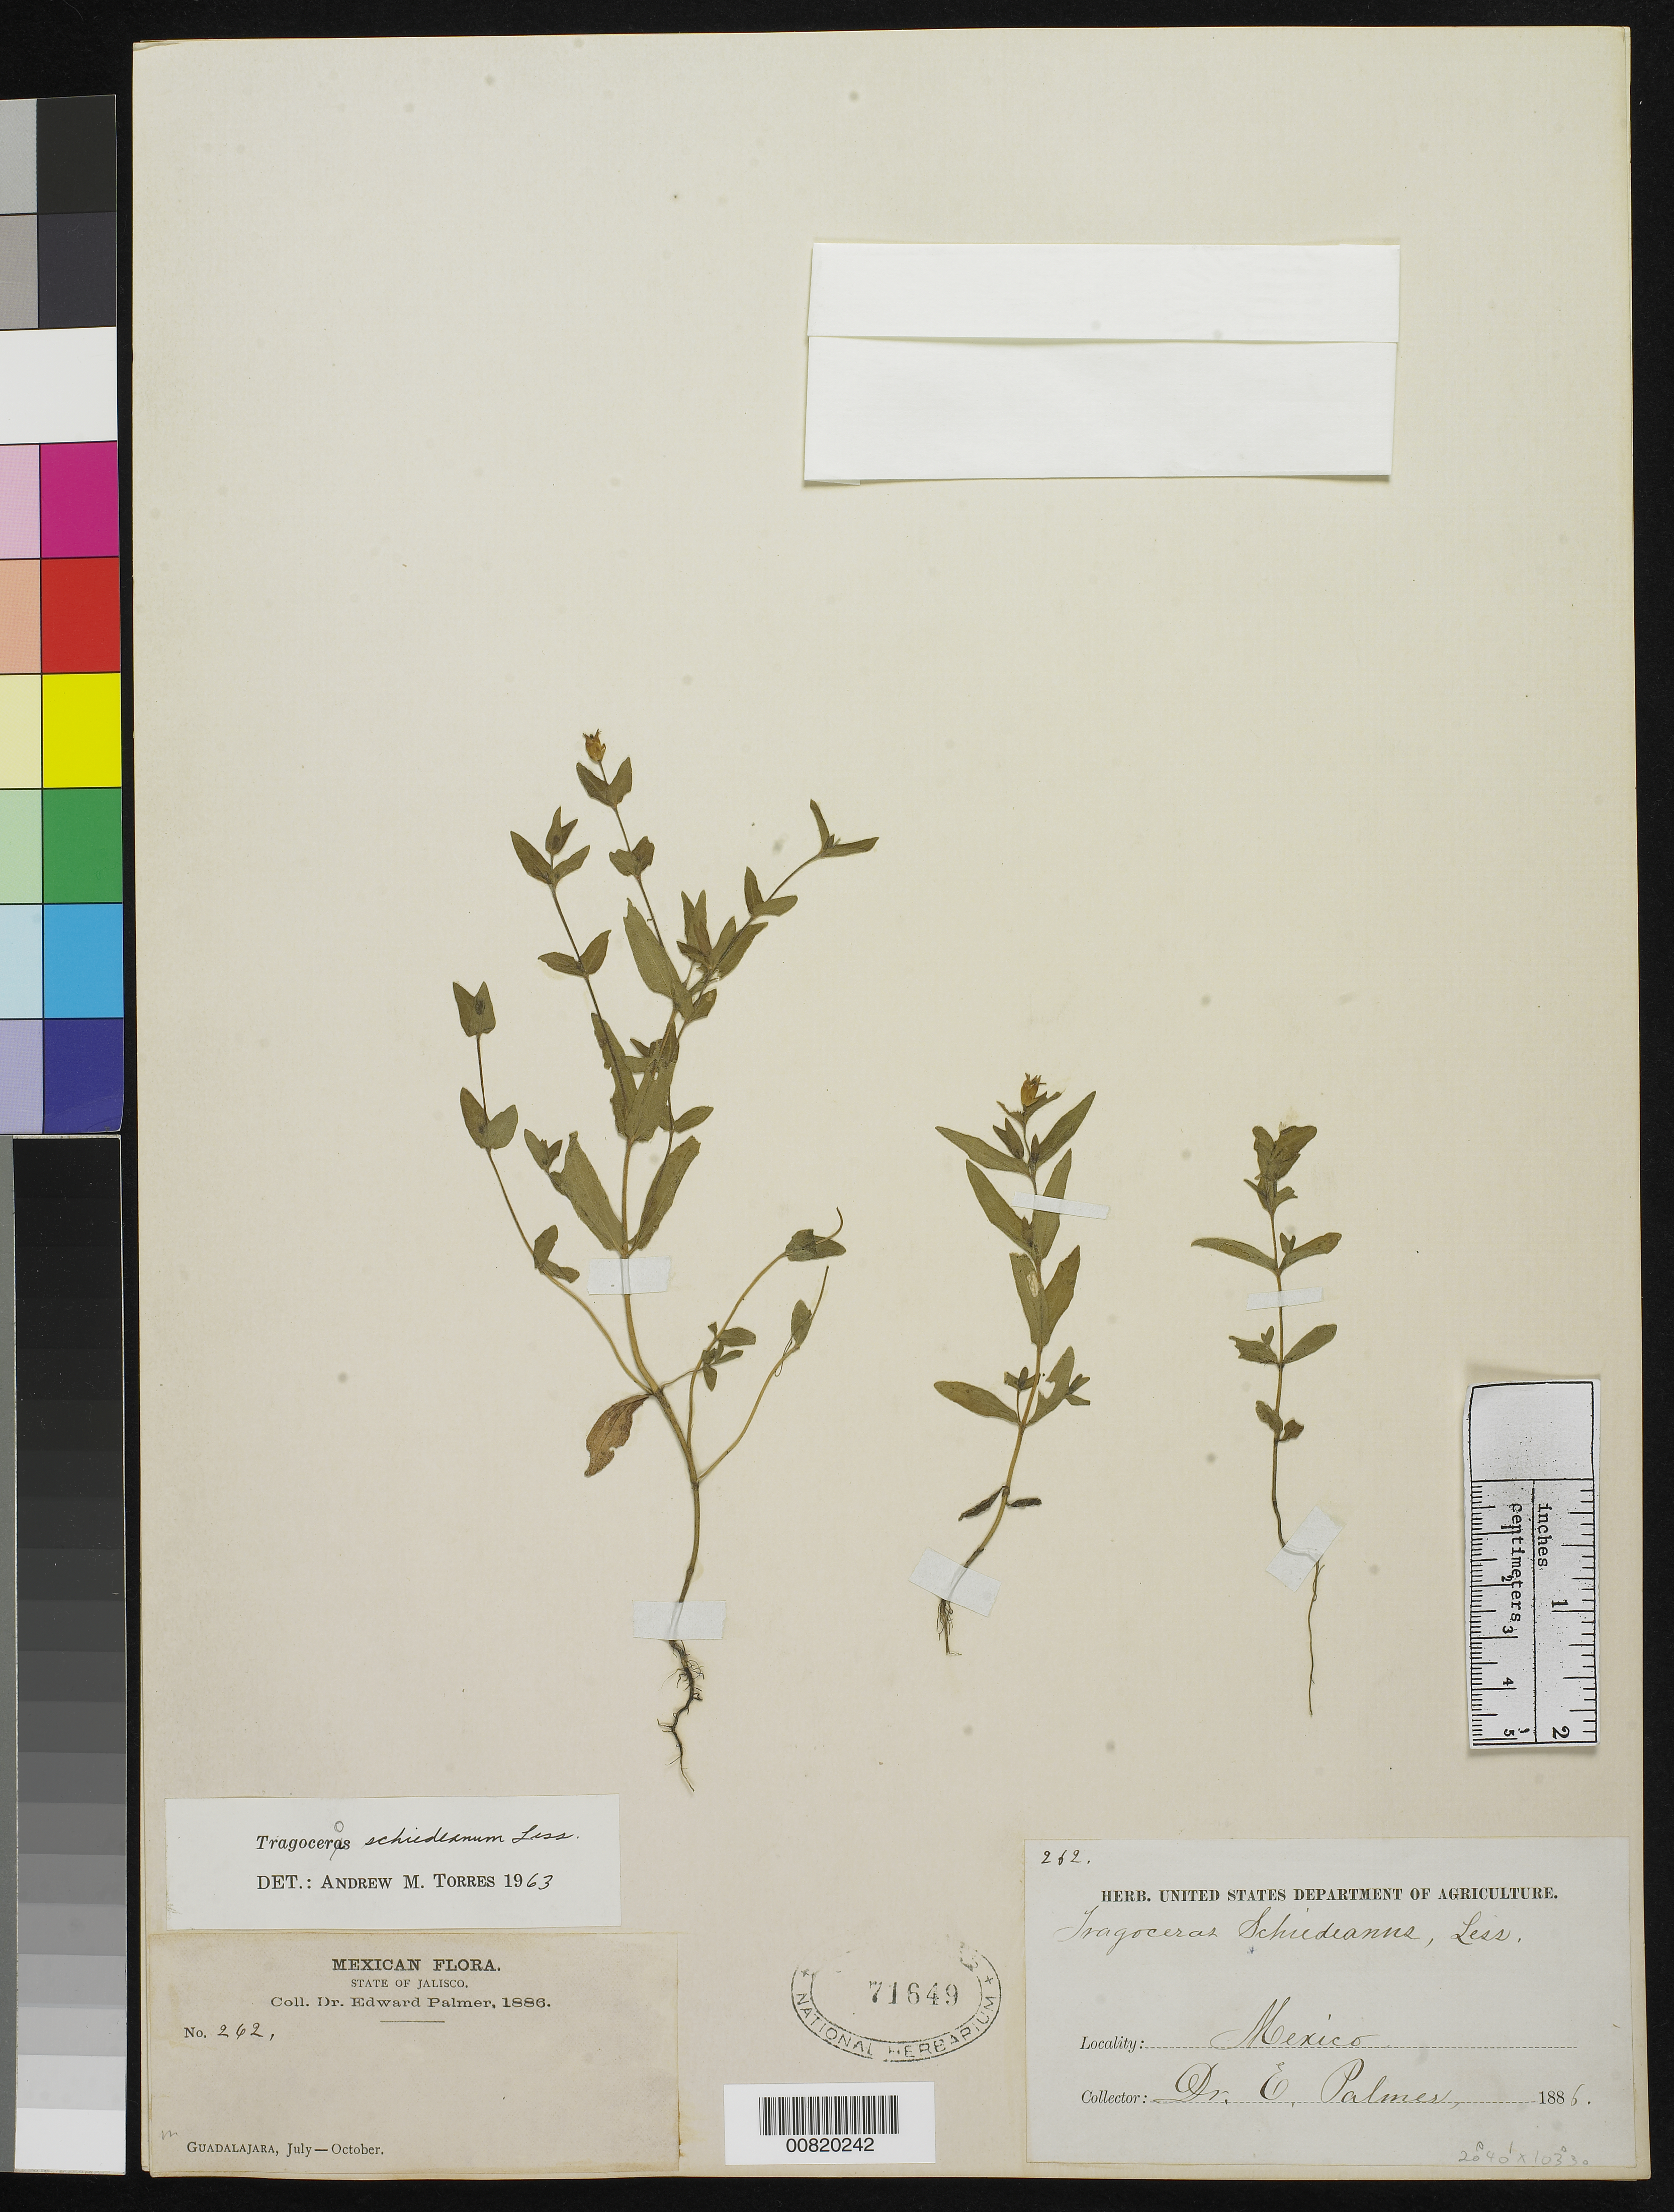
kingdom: Plantae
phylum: Tracheophyta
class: Magnoliopsida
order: Asterales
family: Asteraceae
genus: Tragoceros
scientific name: Tragoceros schiedeanum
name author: Less.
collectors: E. Palmer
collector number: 262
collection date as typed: Jul 1886 to -- Oct 1886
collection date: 1886-07/1886-10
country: Mexico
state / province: Jalisco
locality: Guadalajara, Jalisco.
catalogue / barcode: US 71649